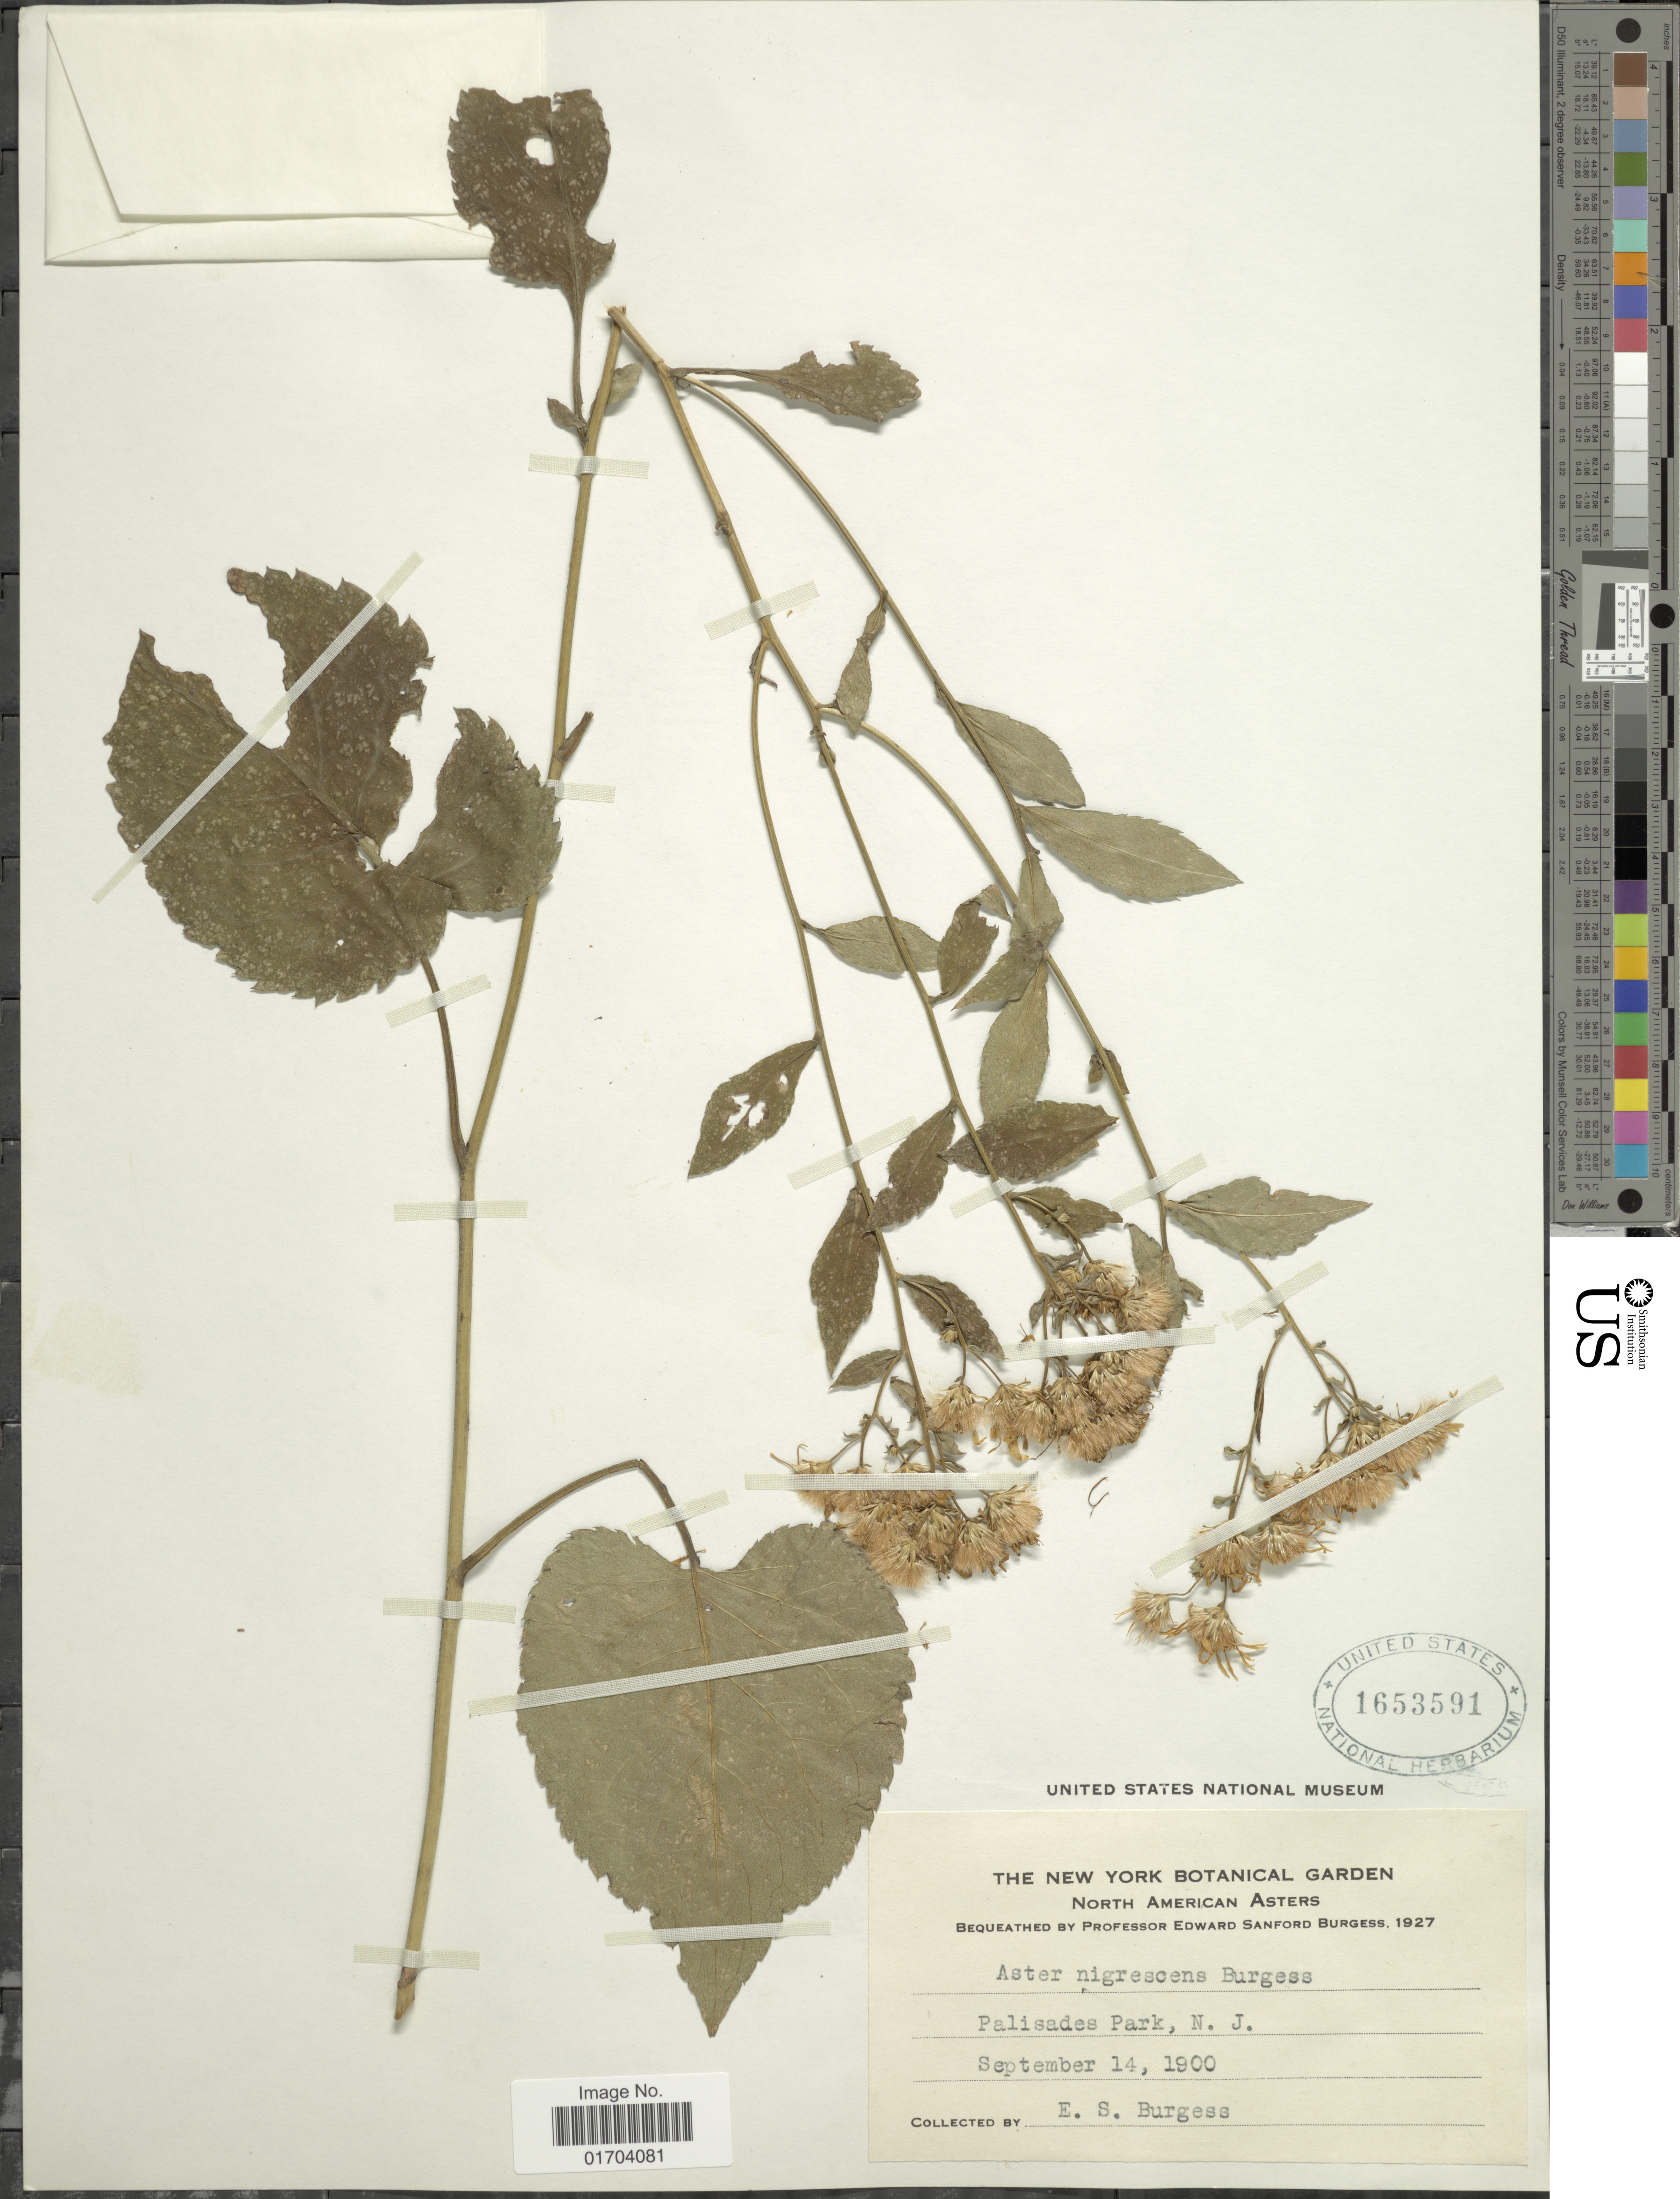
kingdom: Plantae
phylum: Tracheophyta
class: Magnoliopsida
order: Asterales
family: Asteraceae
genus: Aster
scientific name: Aster nigrescens E.S. Burgess, sp. nov. ined.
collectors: E. Burgess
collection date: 1900-09-14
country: United States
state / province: New Jersey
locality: Palisades Park.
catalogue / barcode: US 1653591